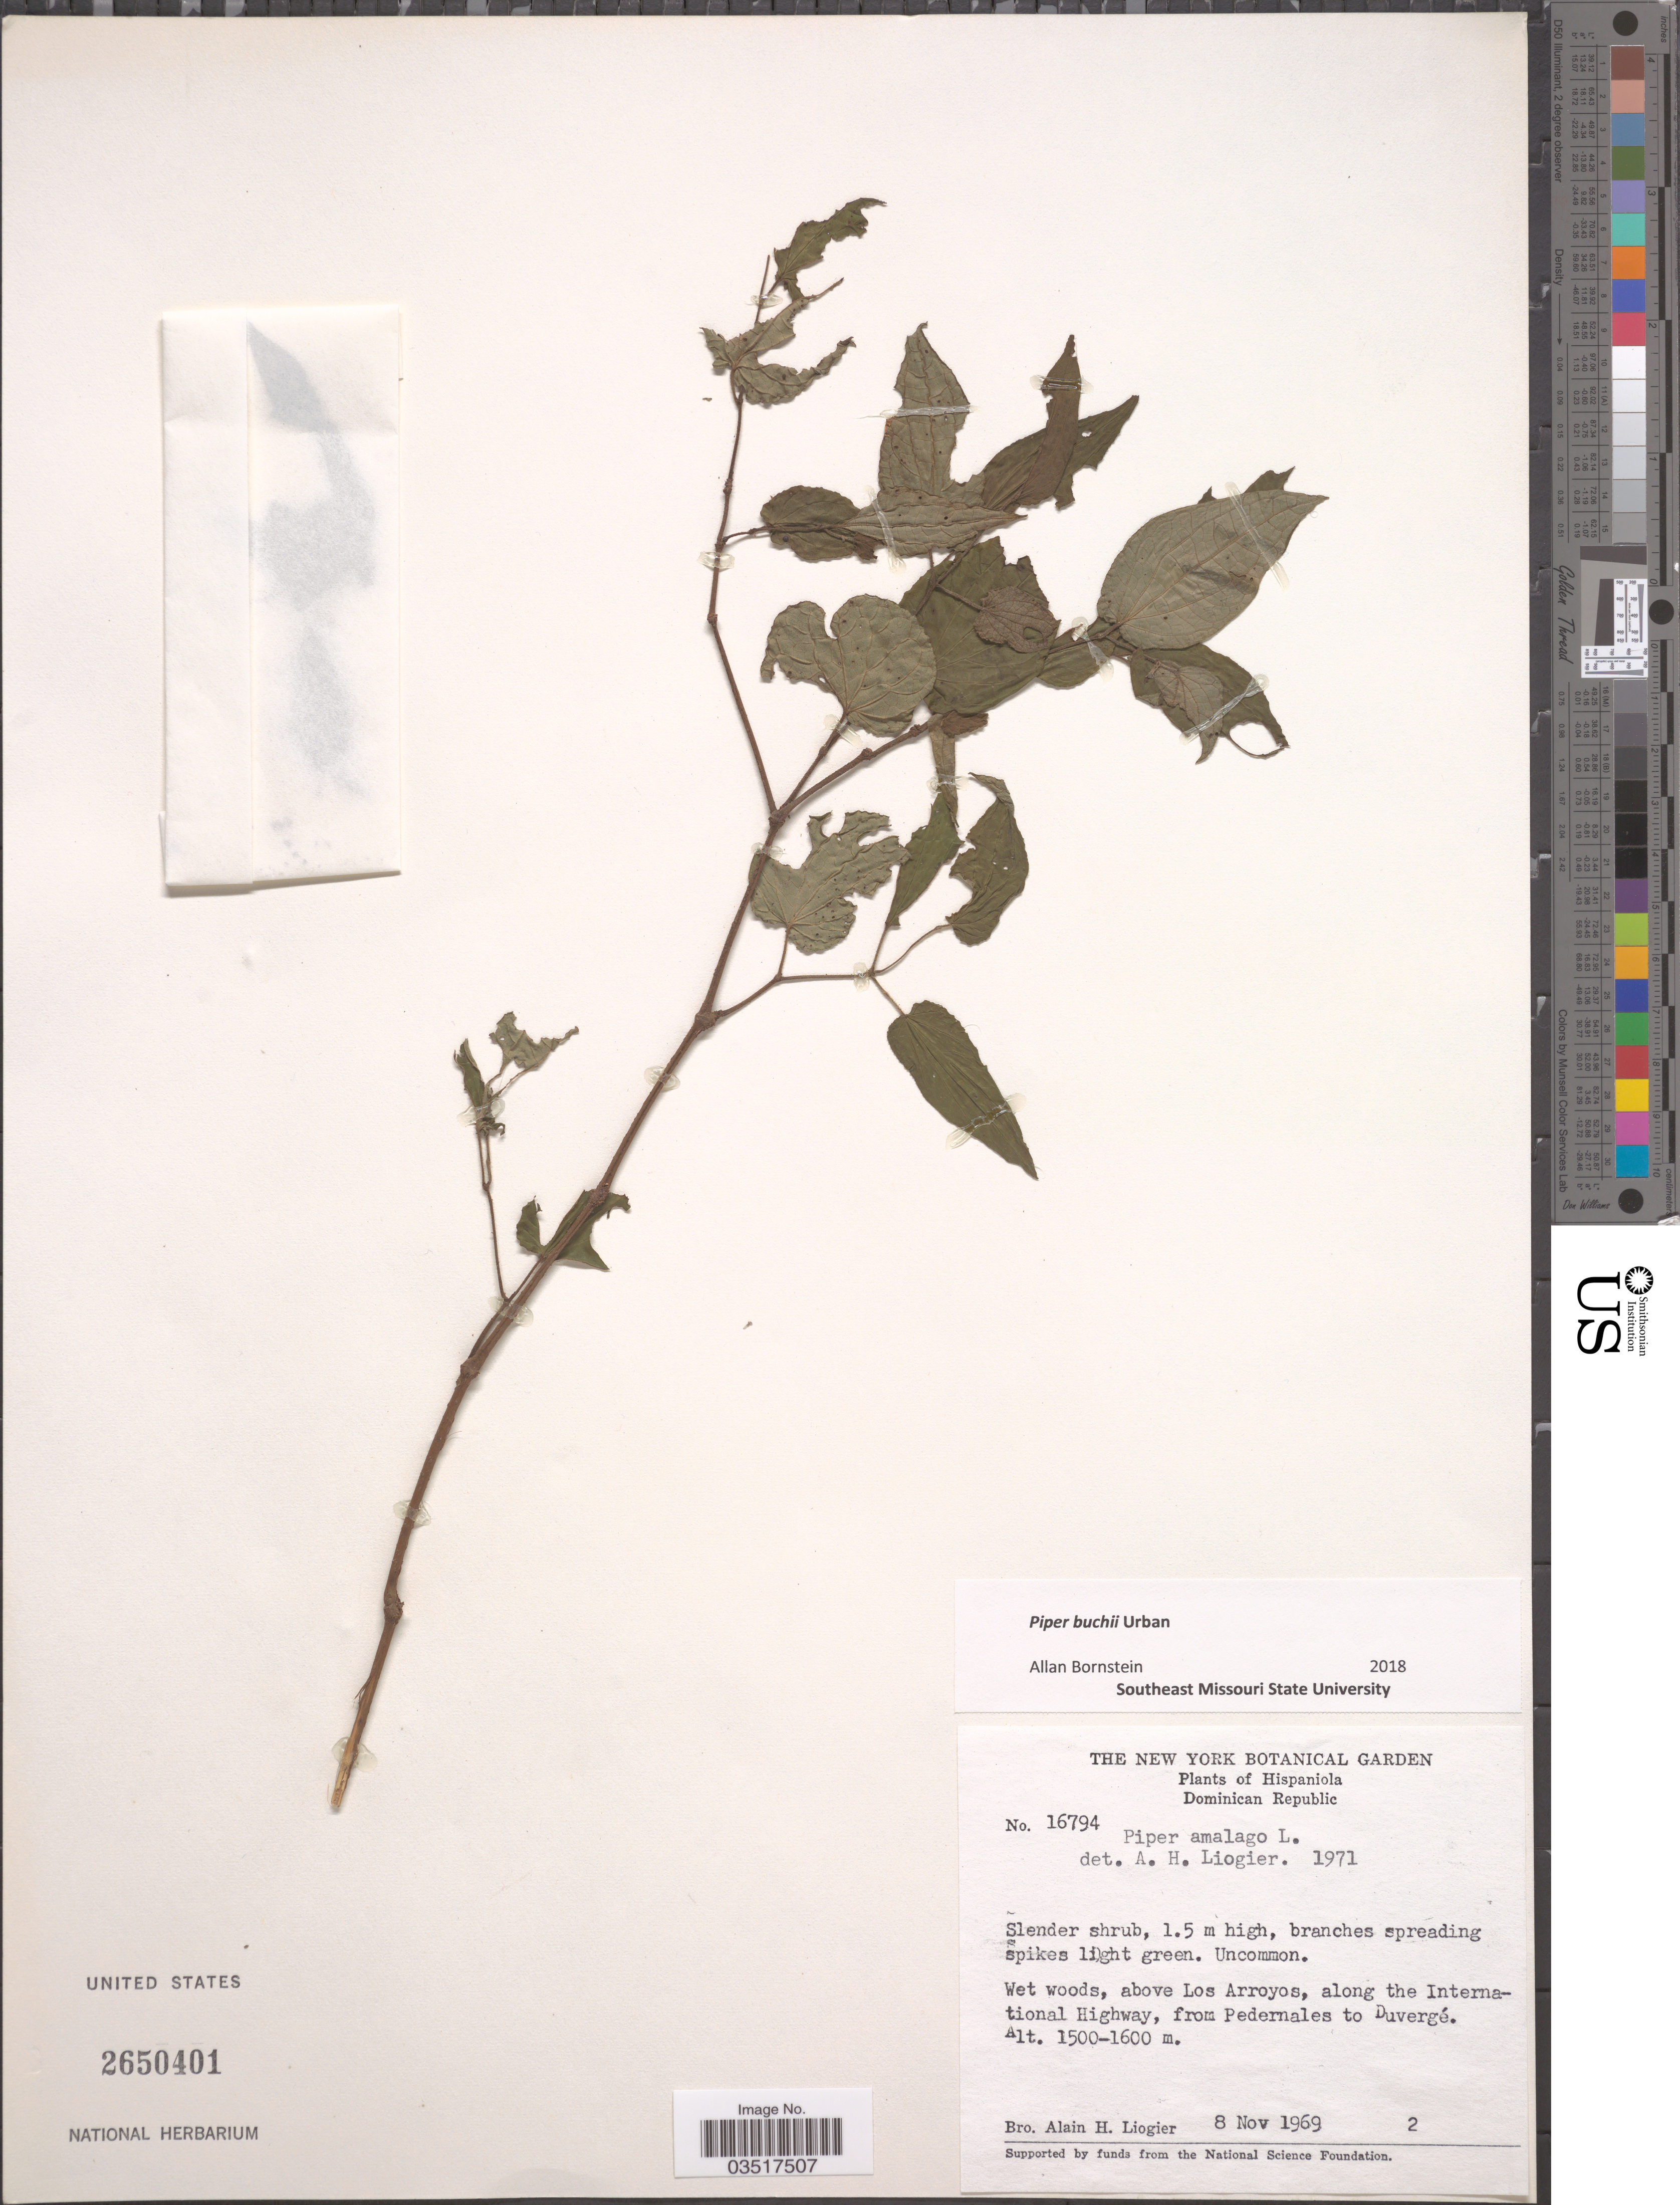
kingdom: Plantae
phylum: Tracheophyta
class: Magnoliopsida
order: Piperales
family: Piperaceae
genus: Piper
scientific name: Piper buchii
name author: Urb.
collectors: A. H. Liogier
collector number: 16794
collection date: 1969-11-08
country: Dominican Republic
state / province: Pedernales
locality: Hispaniola. Above Los Arroyos, along the International Highway, from Pedernales to Duvergé.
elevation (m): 1500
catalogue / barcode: US 2650401